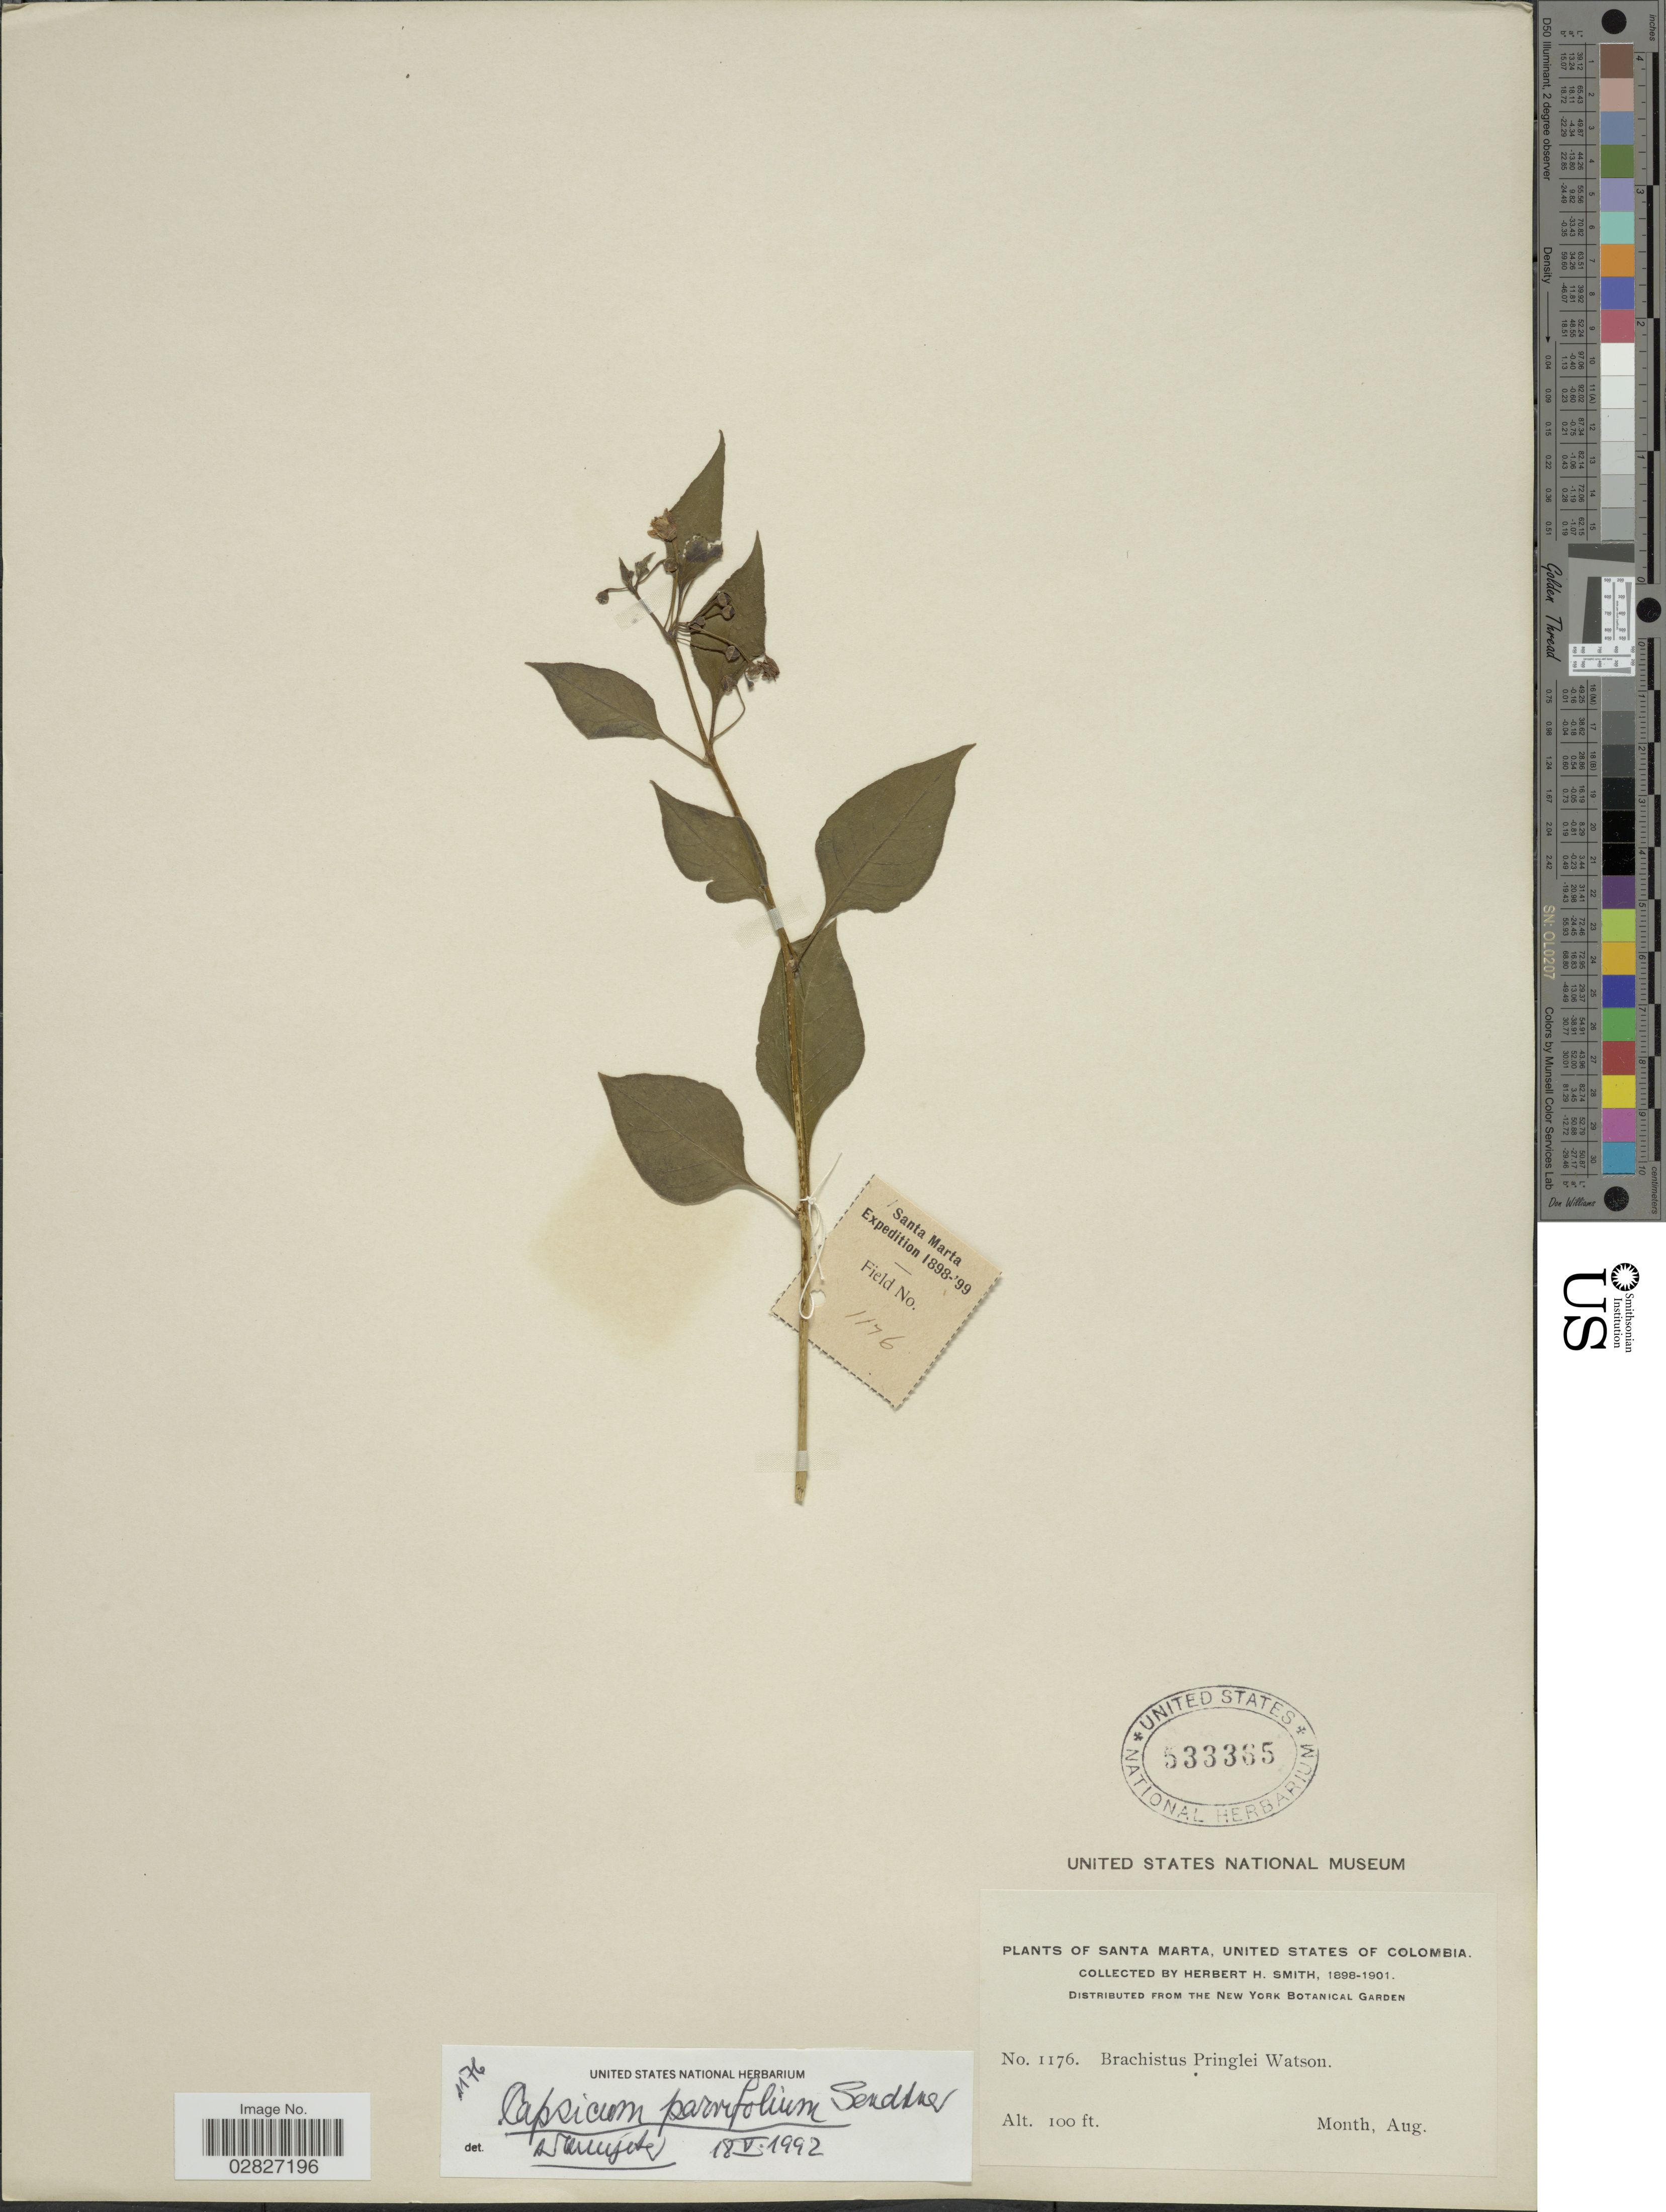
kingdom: Plantae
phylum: Tracheophyta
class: Magnoliopsida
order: Solanales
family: Solanaceae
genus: Capsicum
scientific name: Capsicum parvifolium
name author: Sendtn.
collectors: Herbert H. Smith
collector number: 1176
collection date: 1898-08/1901-08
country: Colombia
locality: Santa Marta, United States of Colombia.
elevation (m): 30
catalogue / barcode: US 533365